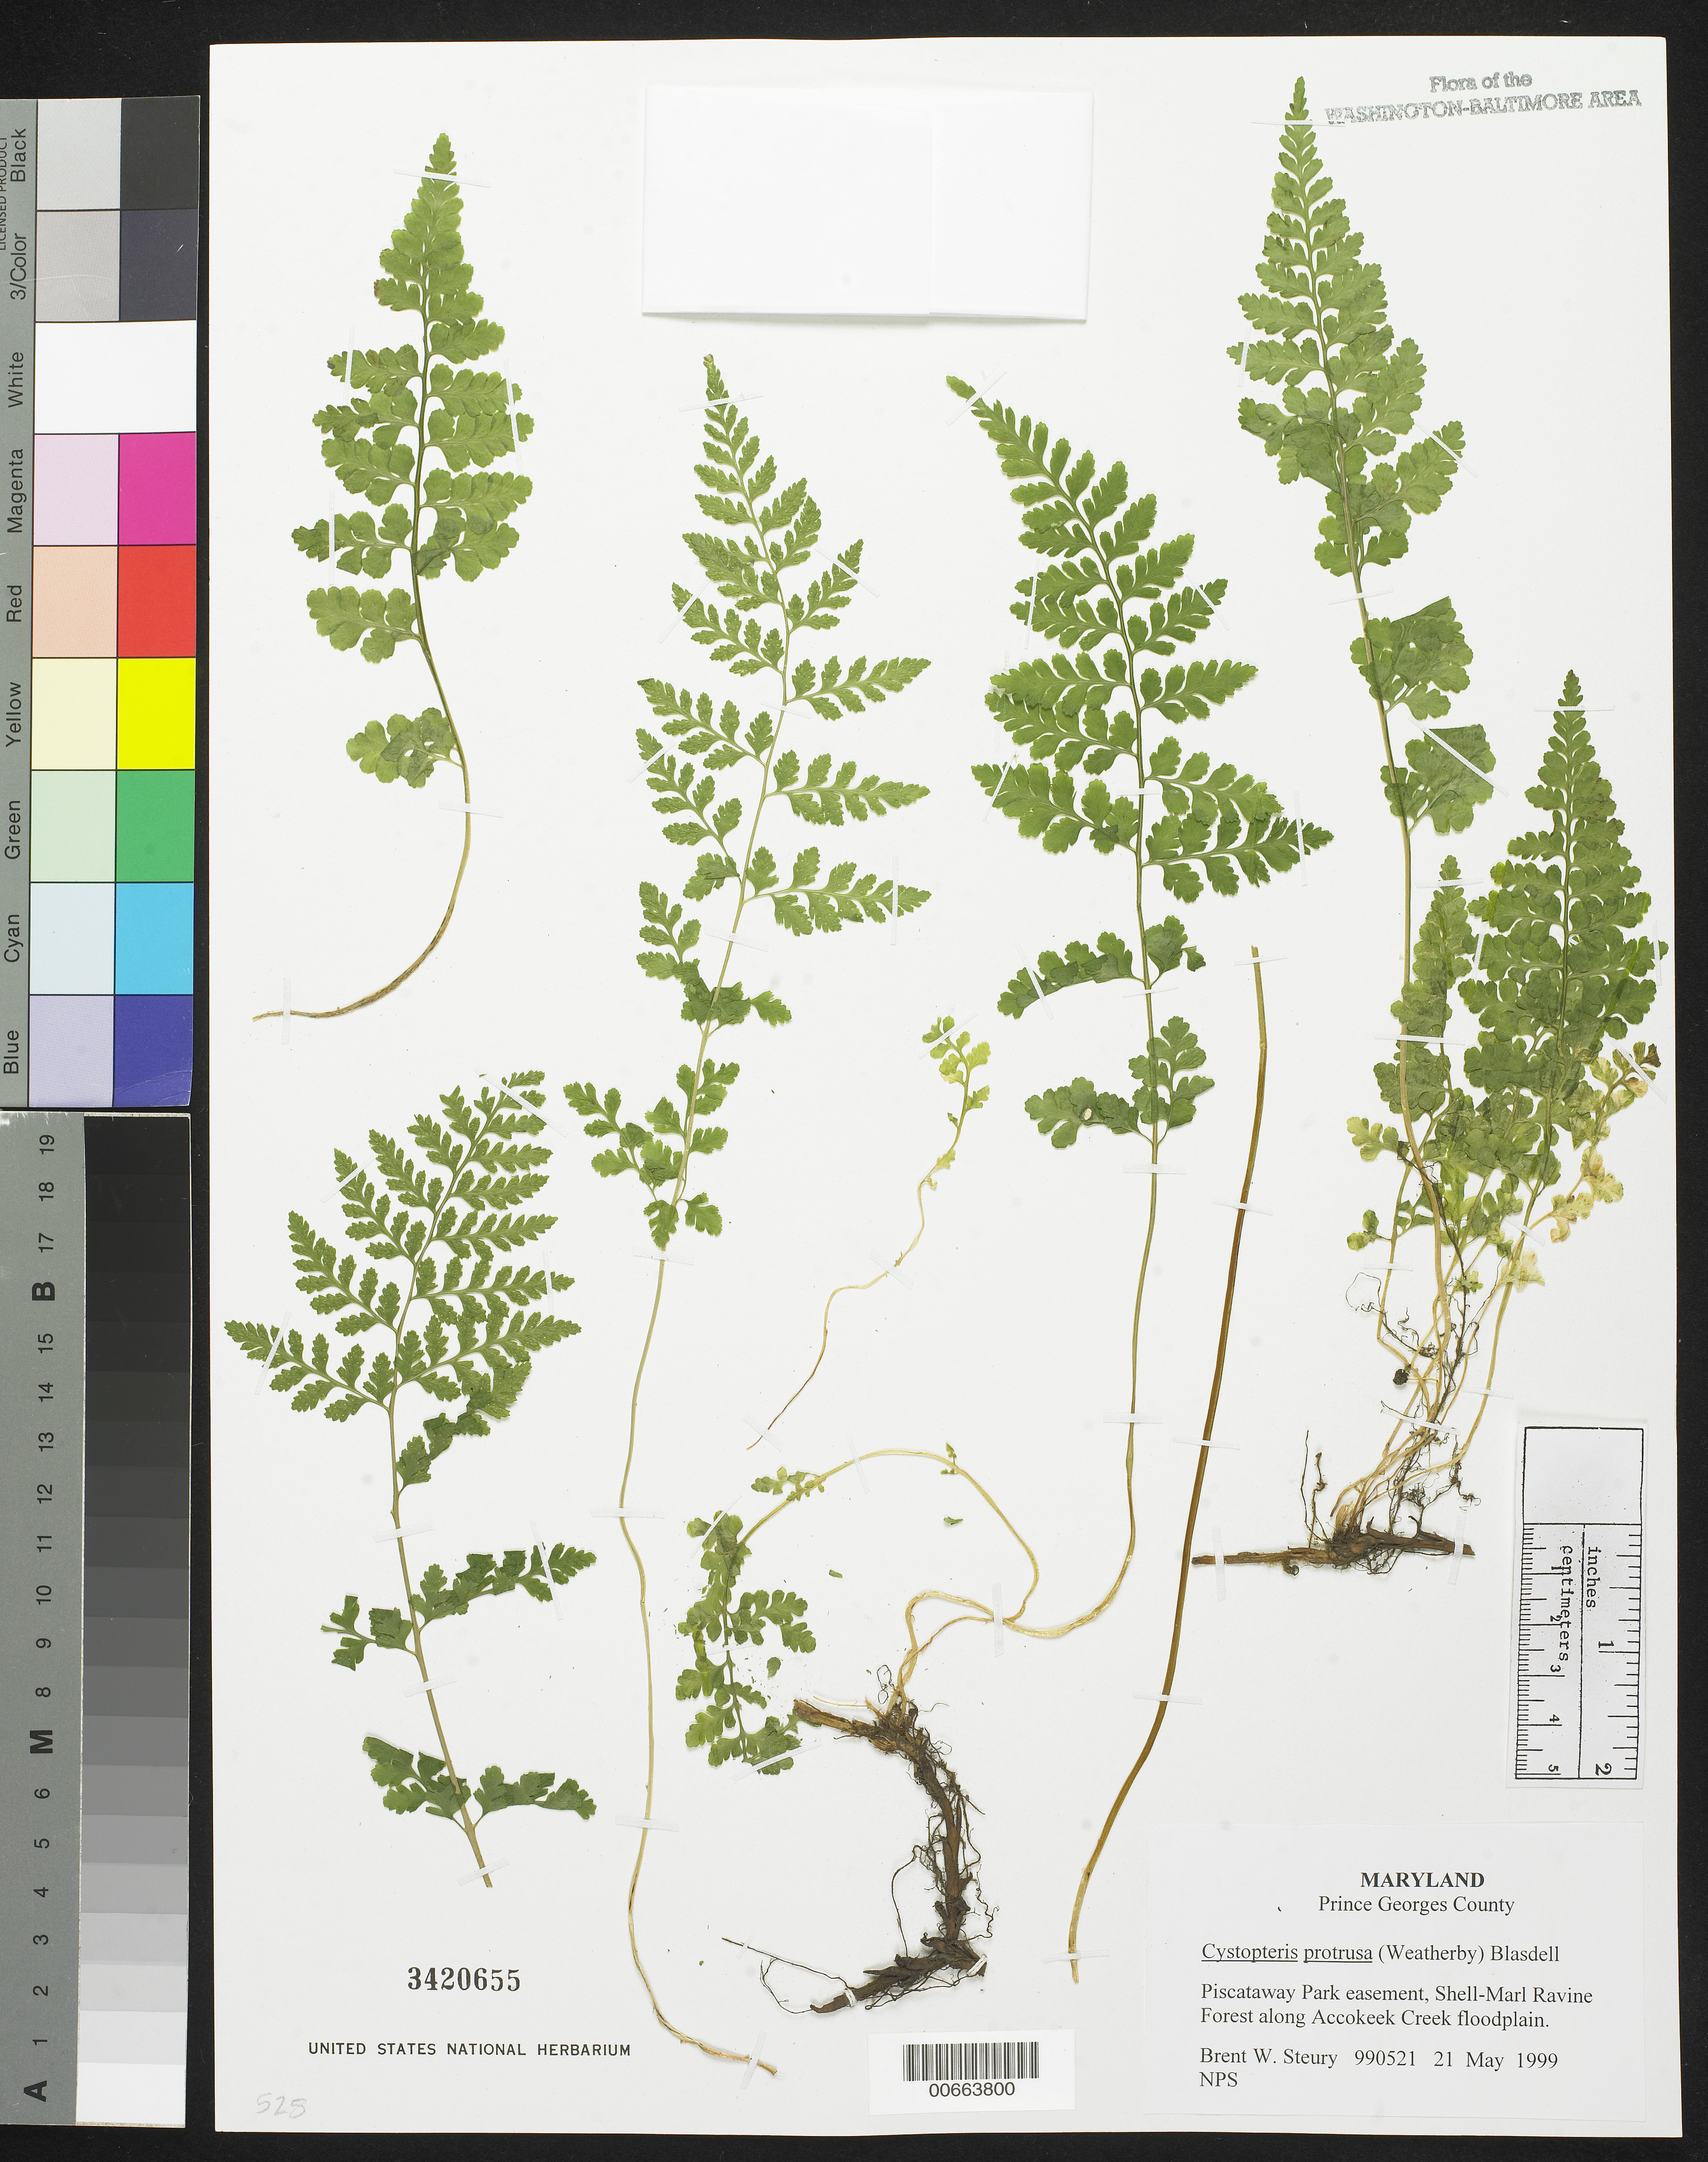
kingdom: Plantae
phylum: Tracheophyta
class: Polypodiopsida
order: Polypodiales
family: Cystopteridaceae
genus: Cystopteris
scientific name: Cystopteris utahensis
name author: Windham & Haufler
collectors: B. Steury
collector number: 990521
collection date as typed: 21 May 1999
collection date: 1999-05-21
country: United States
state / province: Maryland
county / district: Prince George's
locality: Piscataway Park easement, Shell-Marl Ravine Forest along Accokeek Creek floodplain.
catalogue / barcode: US 3420655